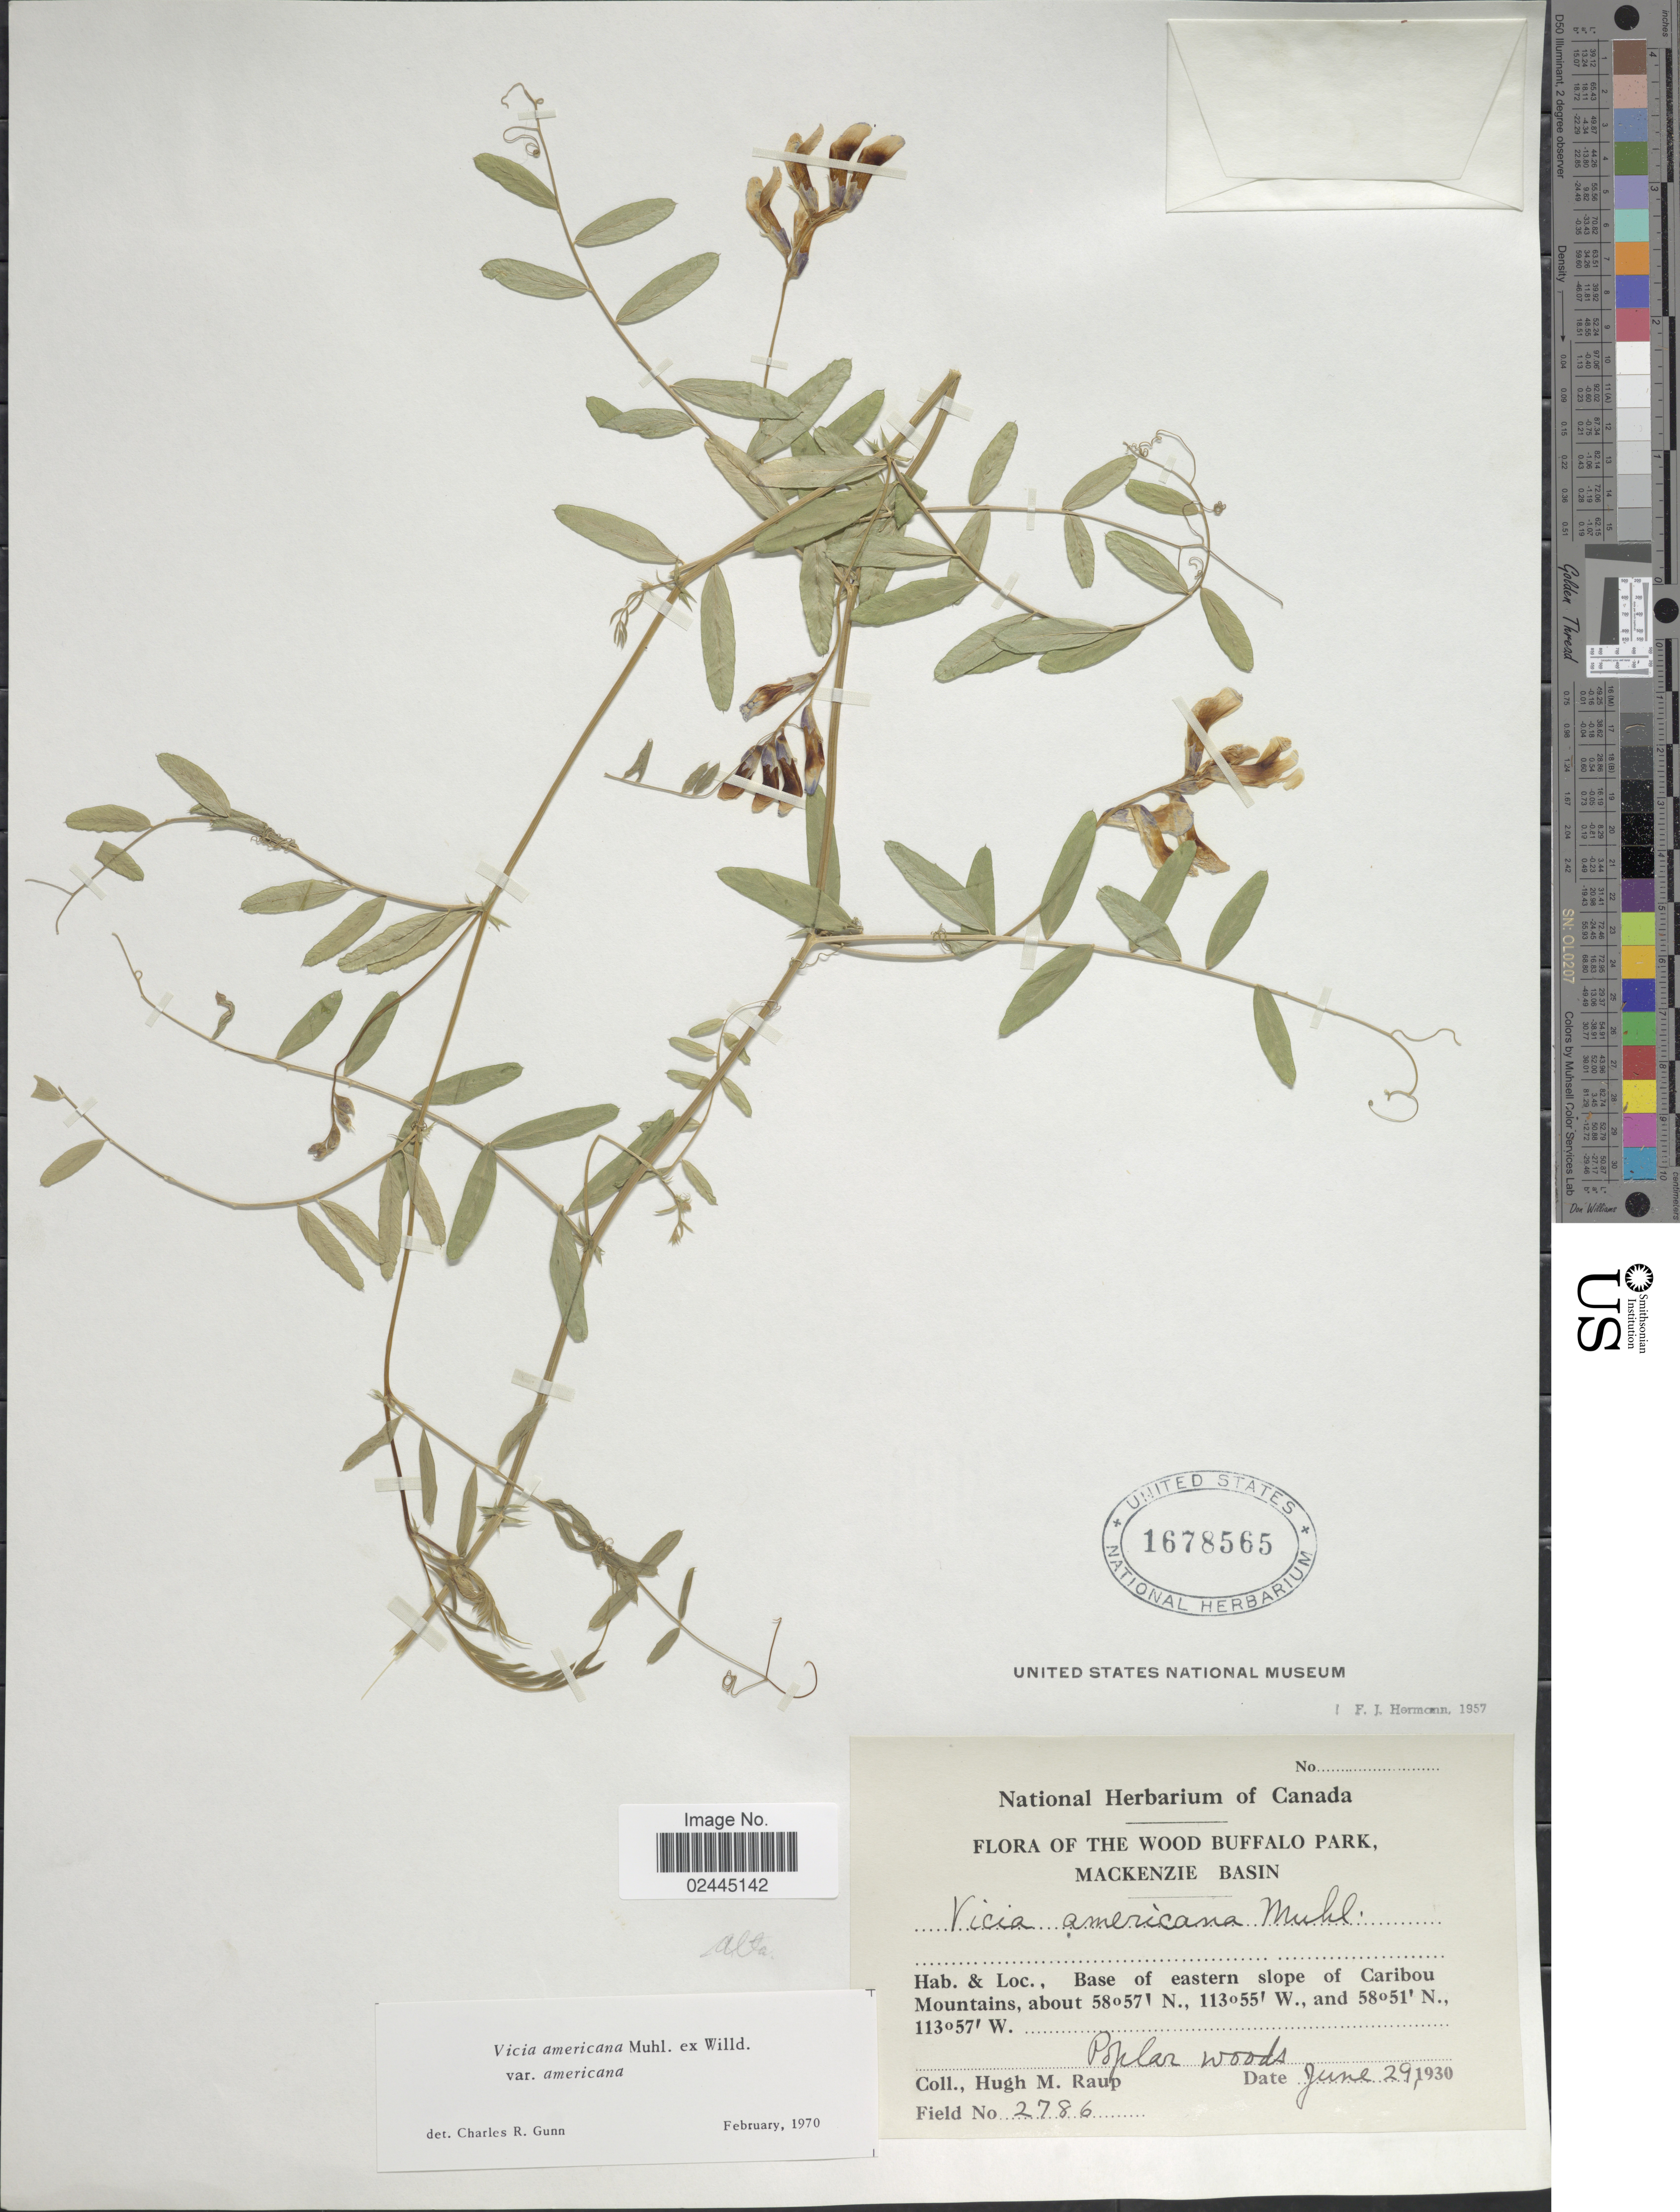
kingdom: Plantae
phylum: Tracheophyta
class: Magnoliopsida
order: Fabales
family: Fabaceae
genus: Vicia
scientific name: Vicia americana var. americana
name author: Muhl. ex Willd.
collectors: H. Raup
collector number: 2786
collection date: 1930-06-29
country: Canada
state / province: Alberta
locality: Wood Buffalo Park, Mackenzie Basin. Base of eastern slope of Caribou Mountains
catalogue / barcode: US 1678565